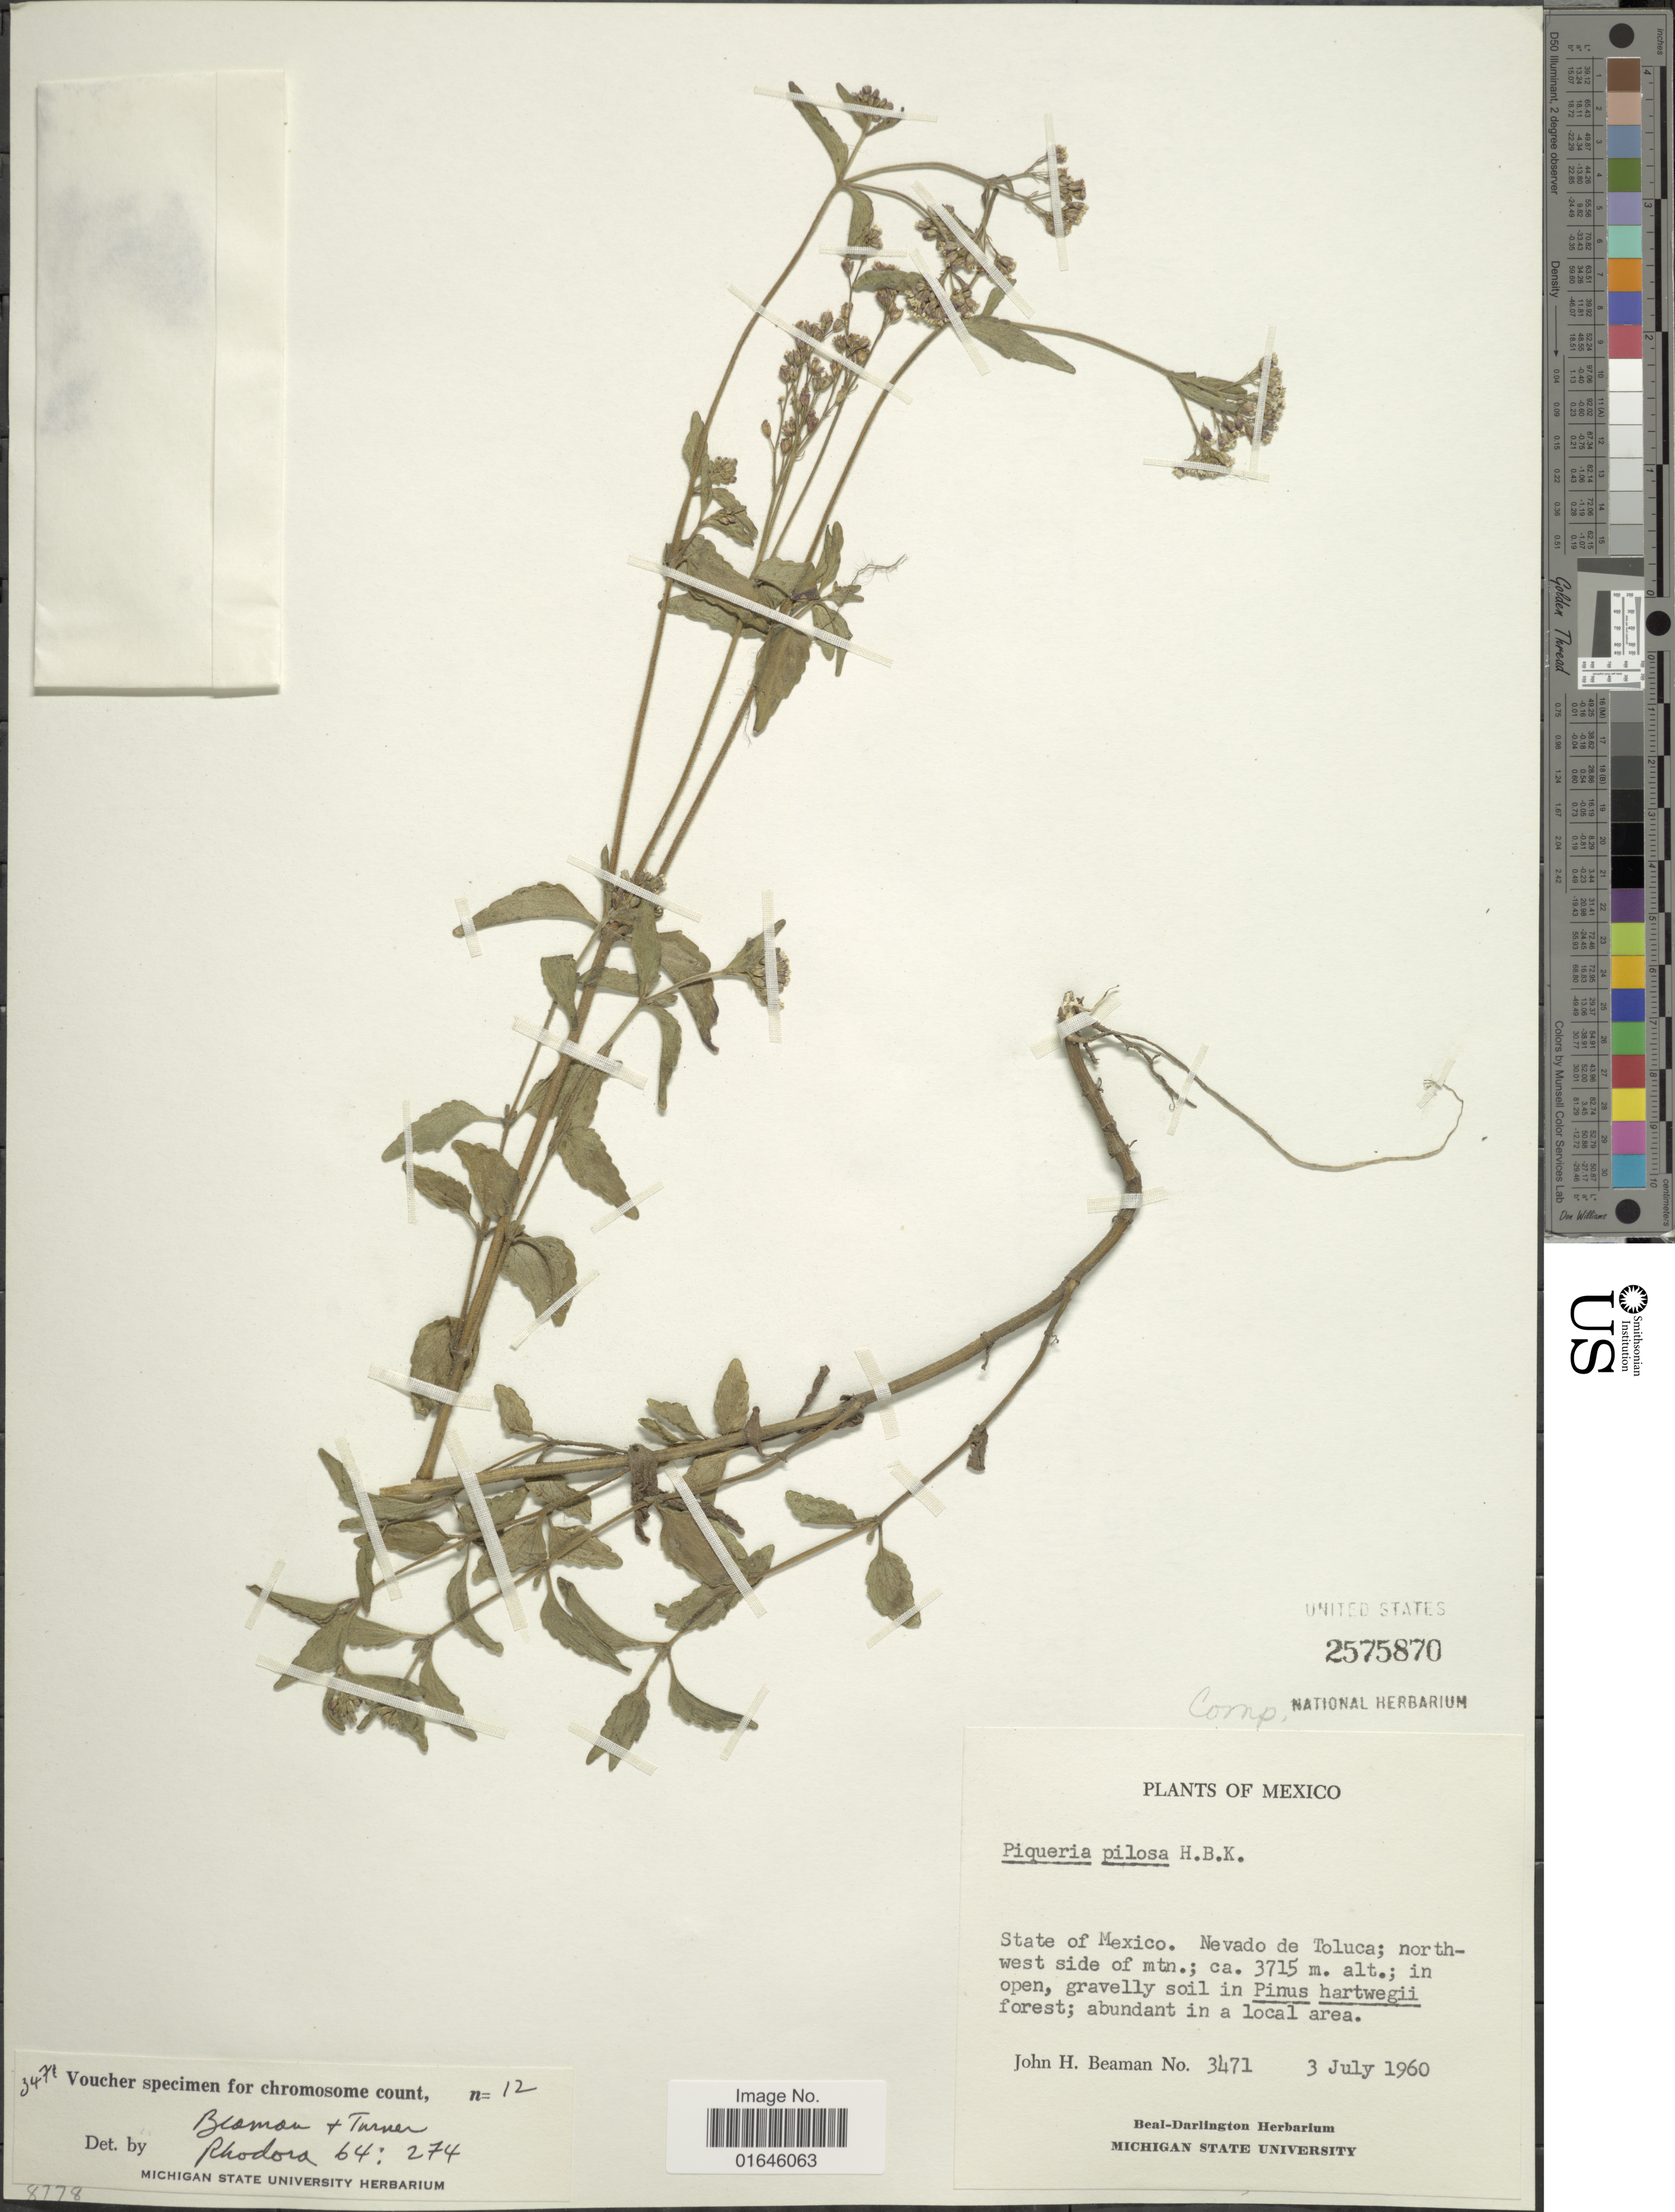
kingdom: Plantae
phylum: Tracheophyta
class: Magnoliopsida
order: Asterales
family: Asteraceae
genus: Piqueria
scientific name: Piqueria pilosa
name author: Kunth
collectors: J. H. Beaman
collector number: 3471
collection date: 1960-07-03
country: Mexico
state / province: México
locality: Nevado de Toluca; northwest side of mtn.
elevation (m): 3715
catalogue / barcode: US 2575870